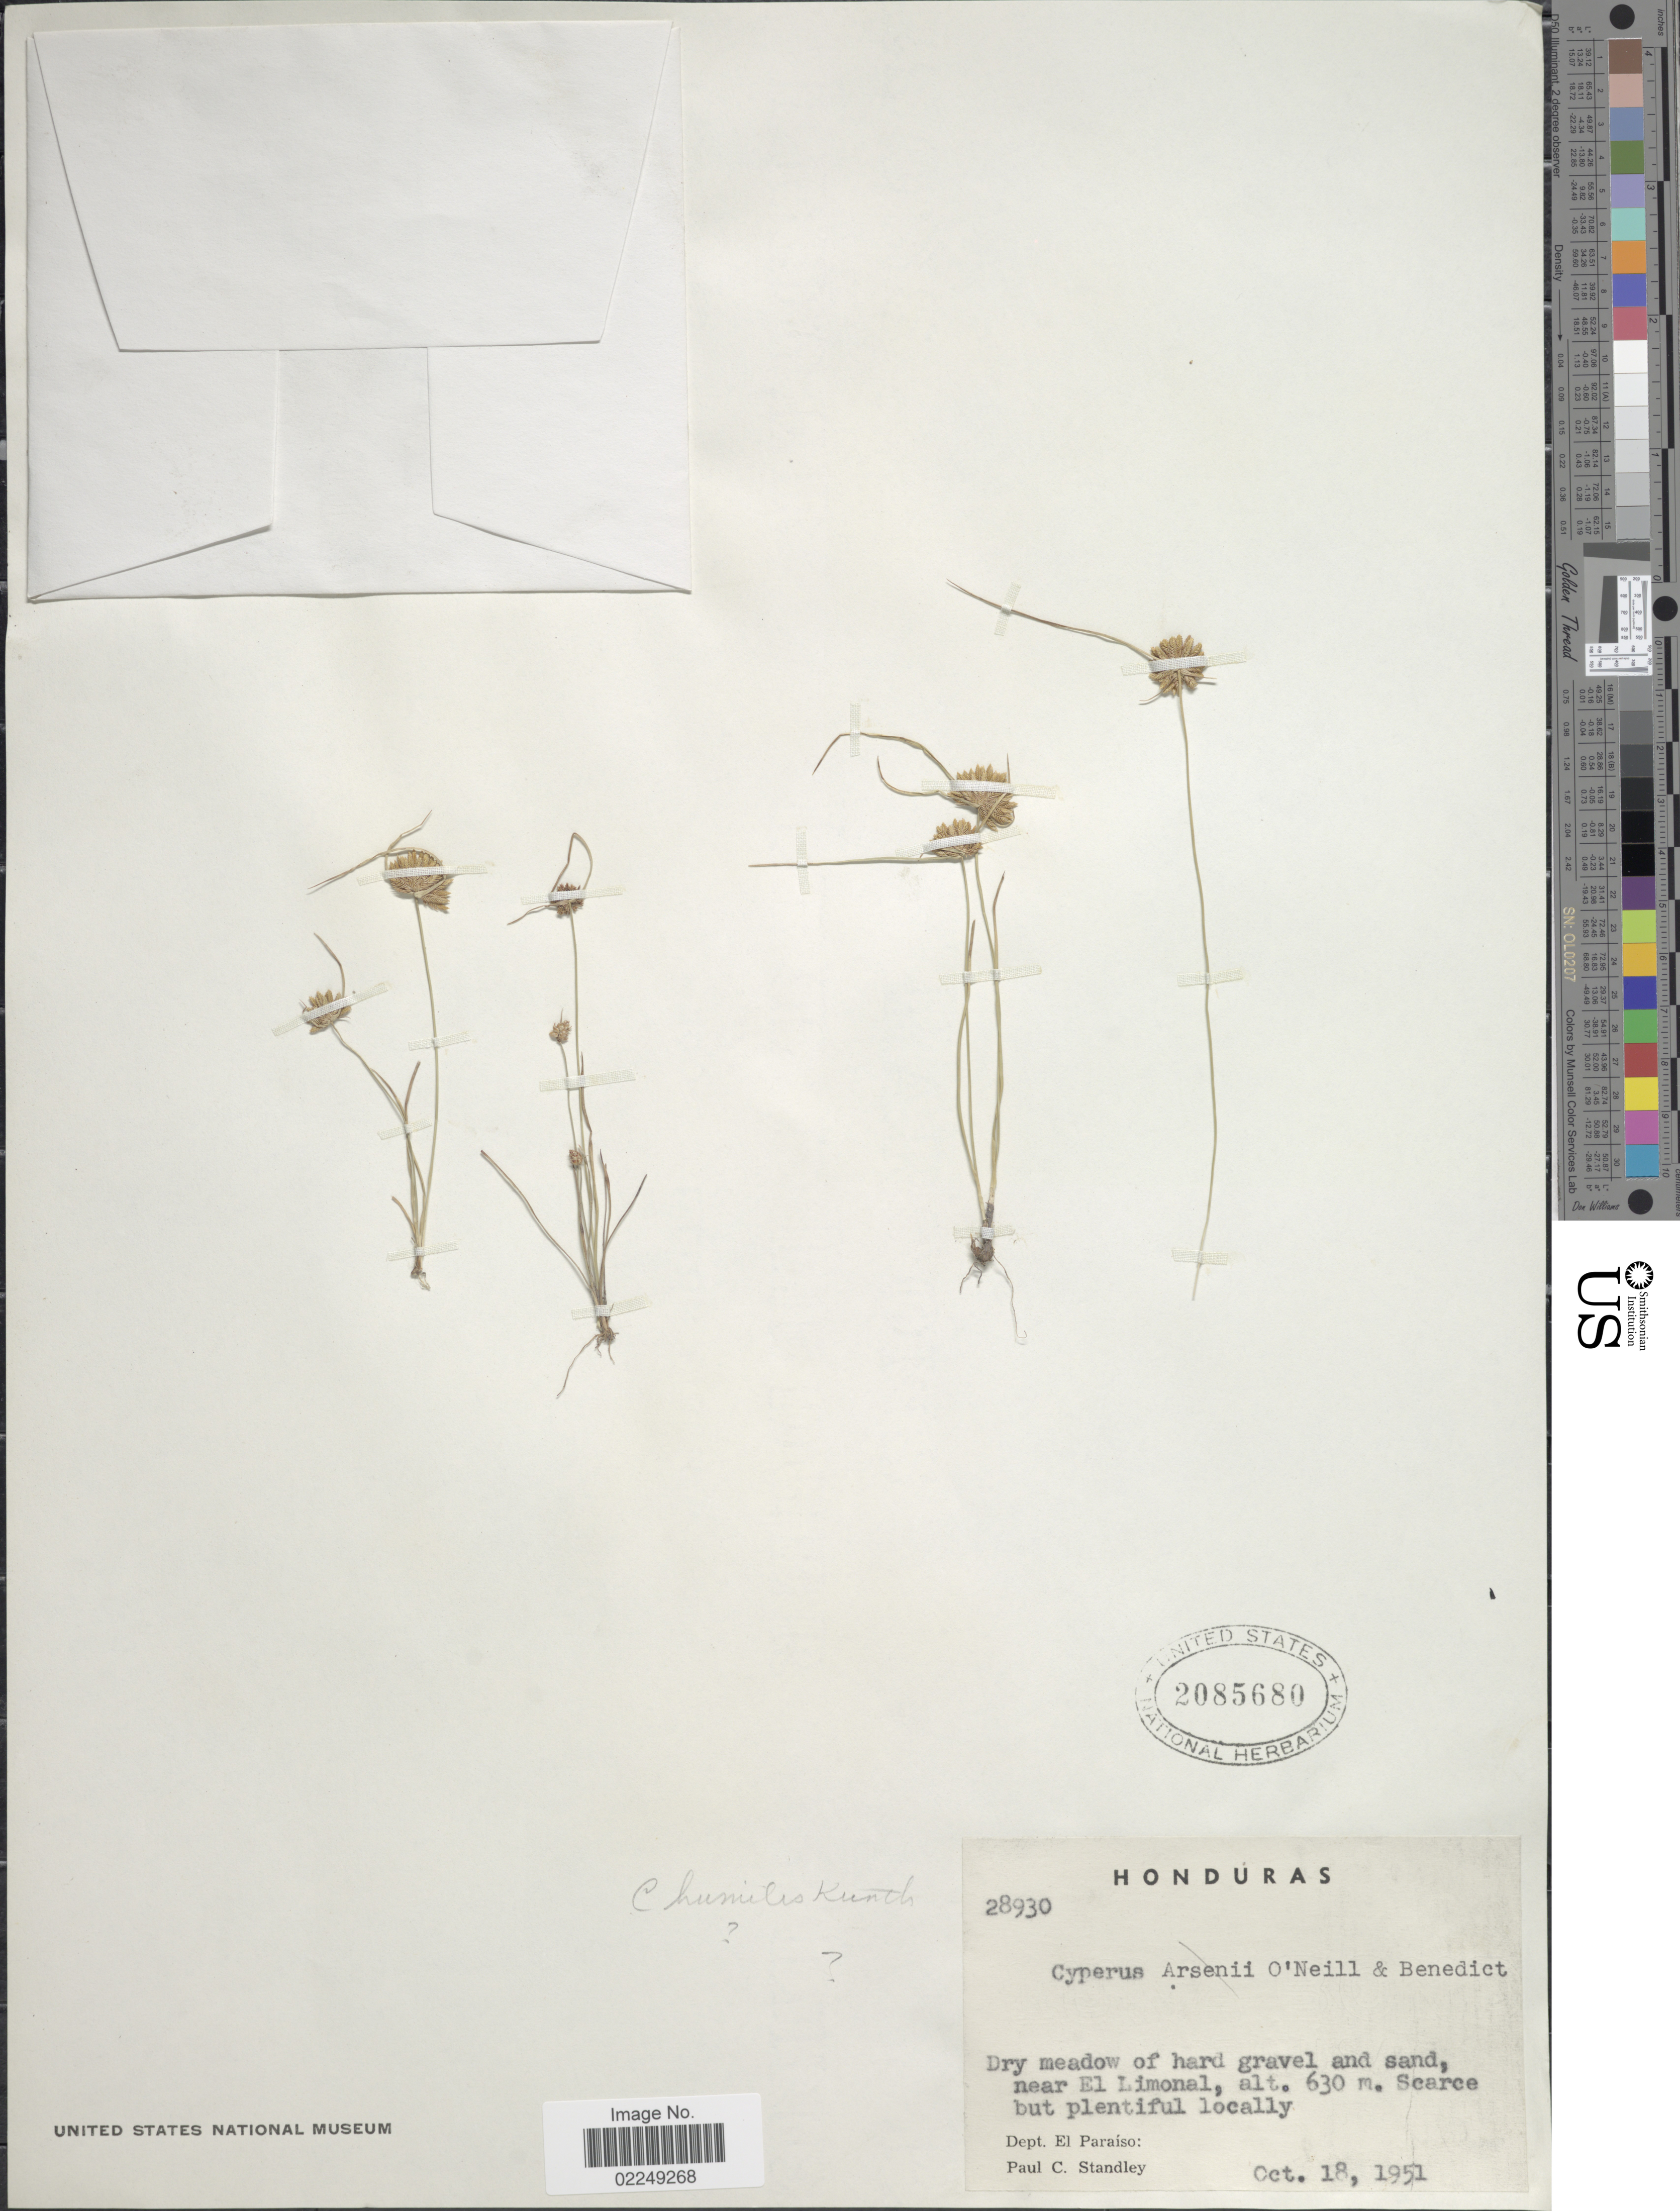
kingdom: Plantae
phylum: Tracheophyta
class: Liliopsida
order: Poales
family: Cyperaceae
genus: Cyperus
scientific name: Cyperus humilis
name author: Kunth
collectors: P. C. Standley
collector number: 28930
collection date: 1951-10-18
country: Honduras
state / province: El Paraíso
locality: Near El Limonal, Dept. El Paraiso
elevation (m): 630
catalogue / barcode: US 2085680